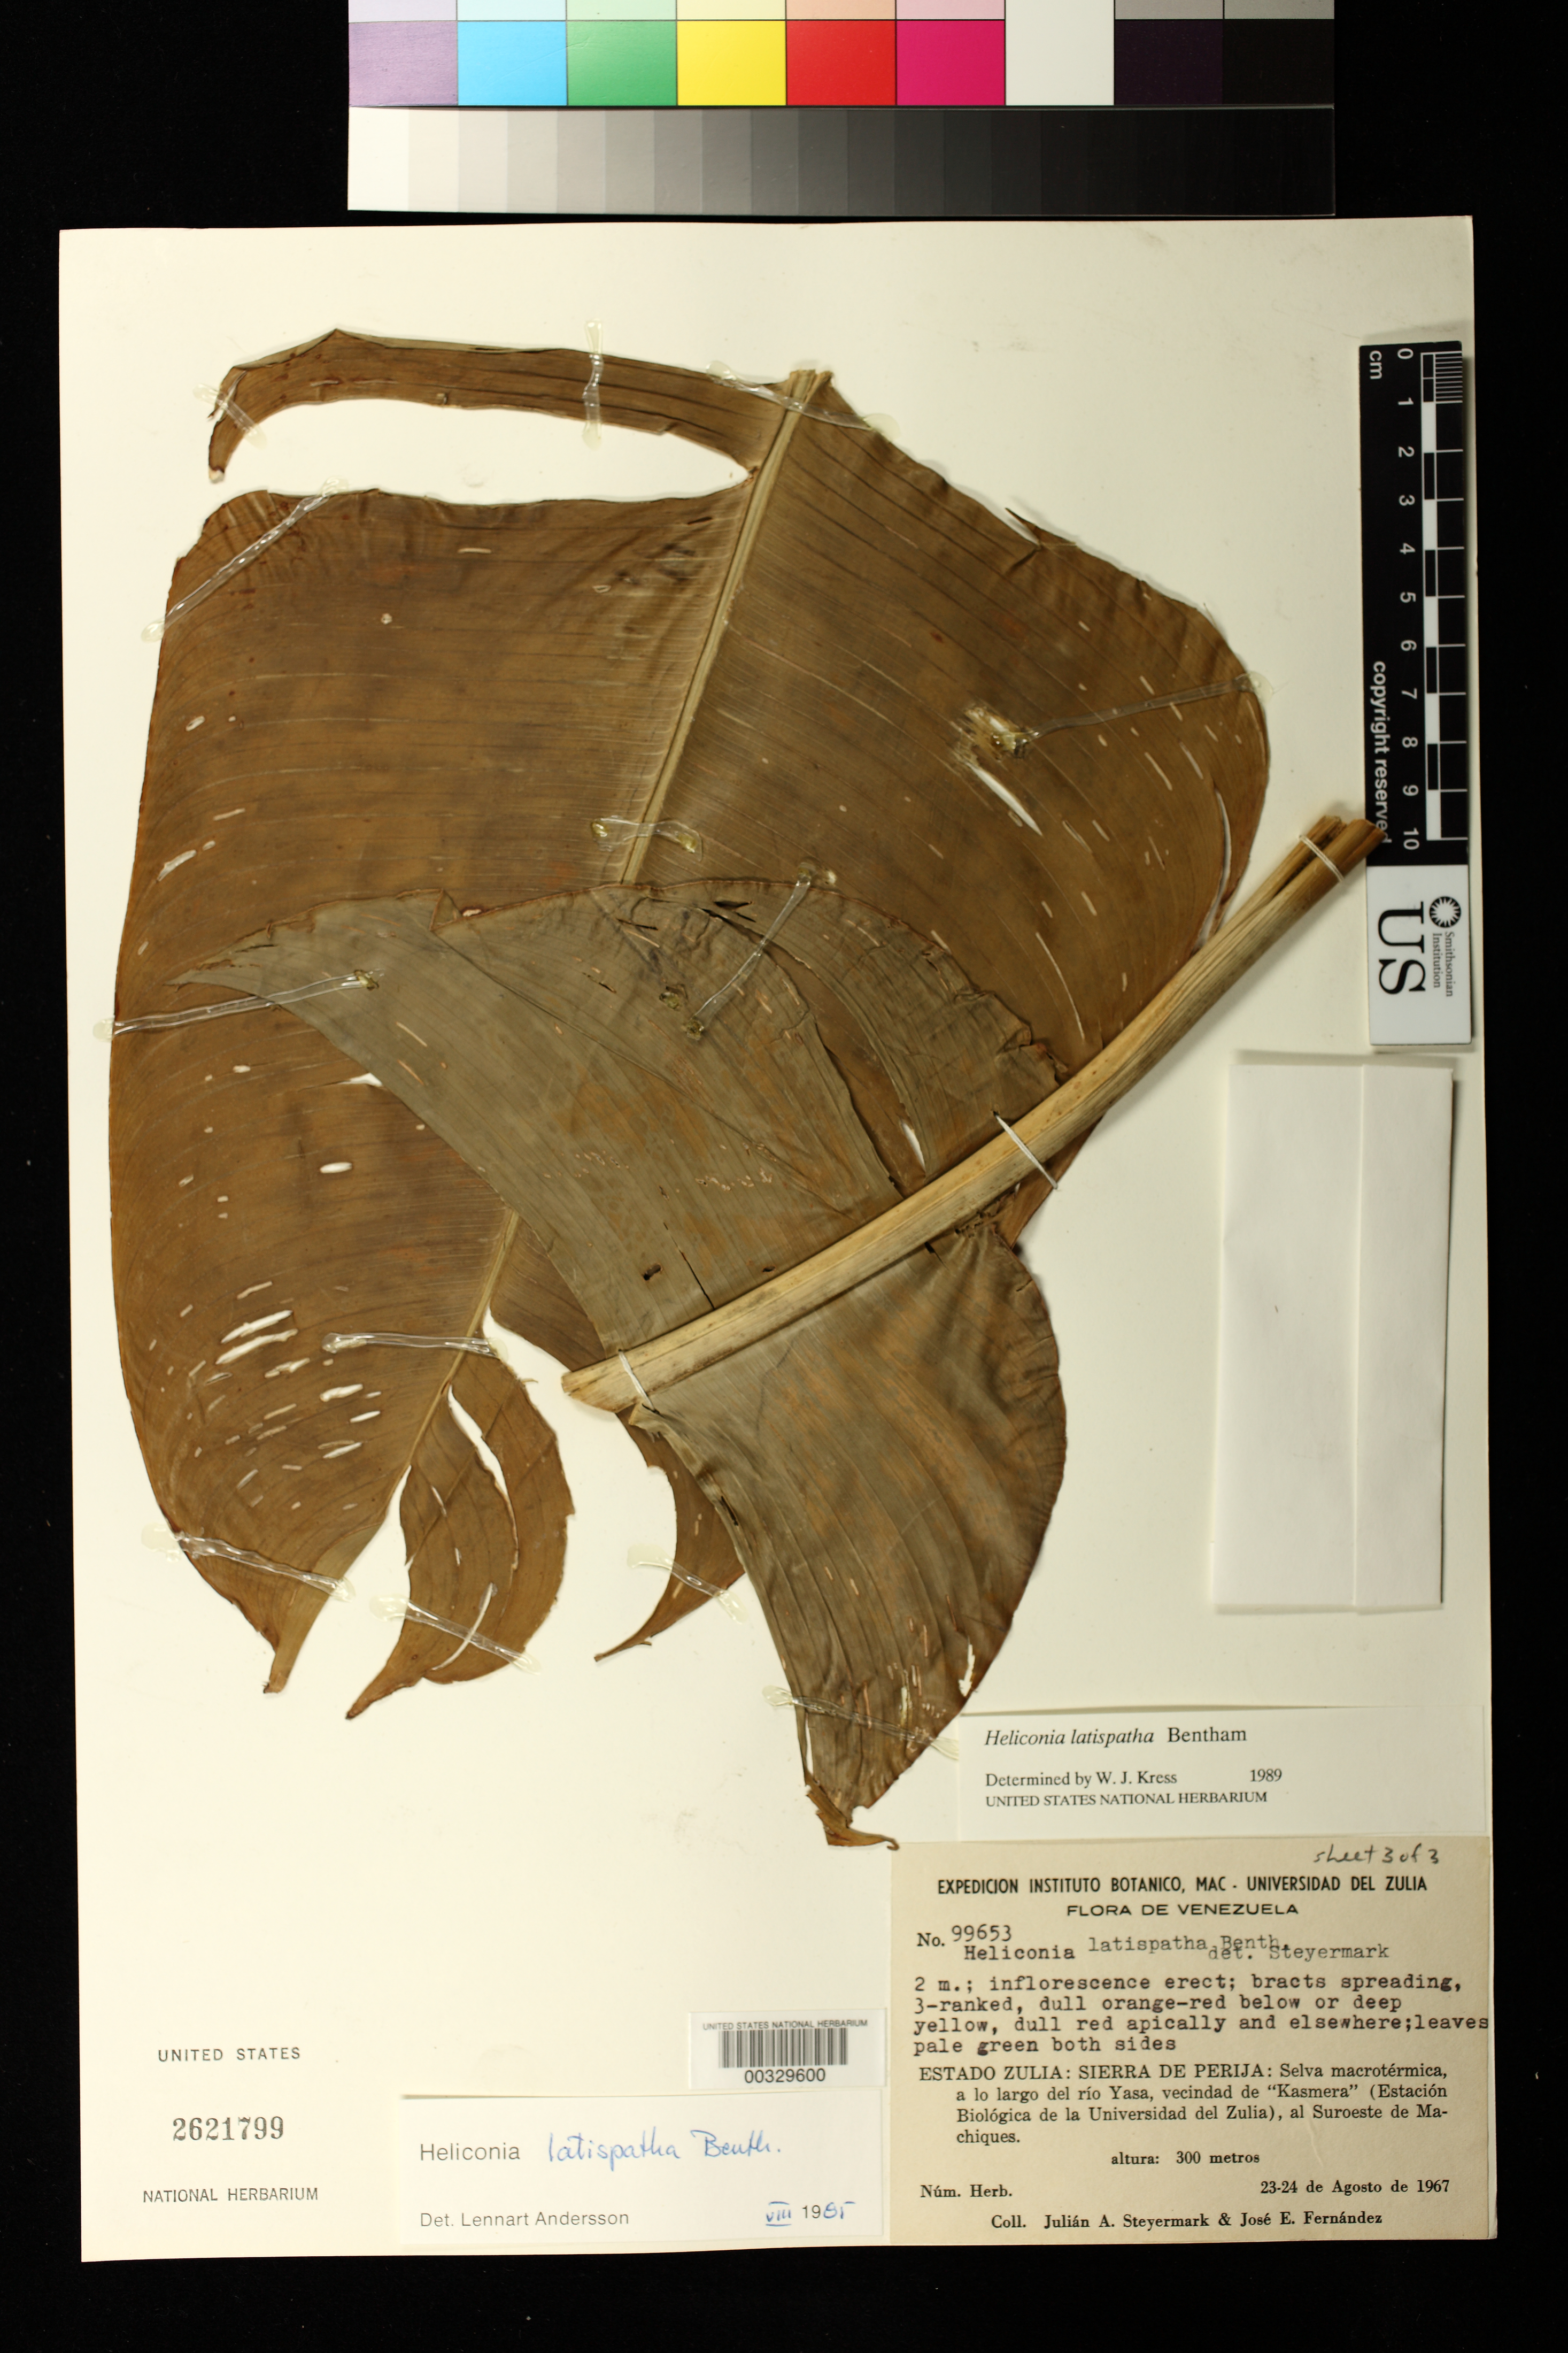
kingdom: Plantae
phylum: Tracheophyta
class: Liliopsida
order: Zingiberales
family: Heliconiaceae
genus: Heliconia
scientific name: Heliconia latispatha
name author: Benth.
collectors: J. Steyermark & J. Fernández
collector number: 99653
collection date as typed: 23 Aug 1967 to 24 Aug 1967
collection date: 1967-08-23/1967-08-24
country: Venezuela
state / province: Zulia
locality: Sierra de perija, along rio yasa, vicinity of "kasmera" (estacion biologica de la universidad del zulia), sw of machiques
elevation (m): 300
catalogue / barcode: US 2621799